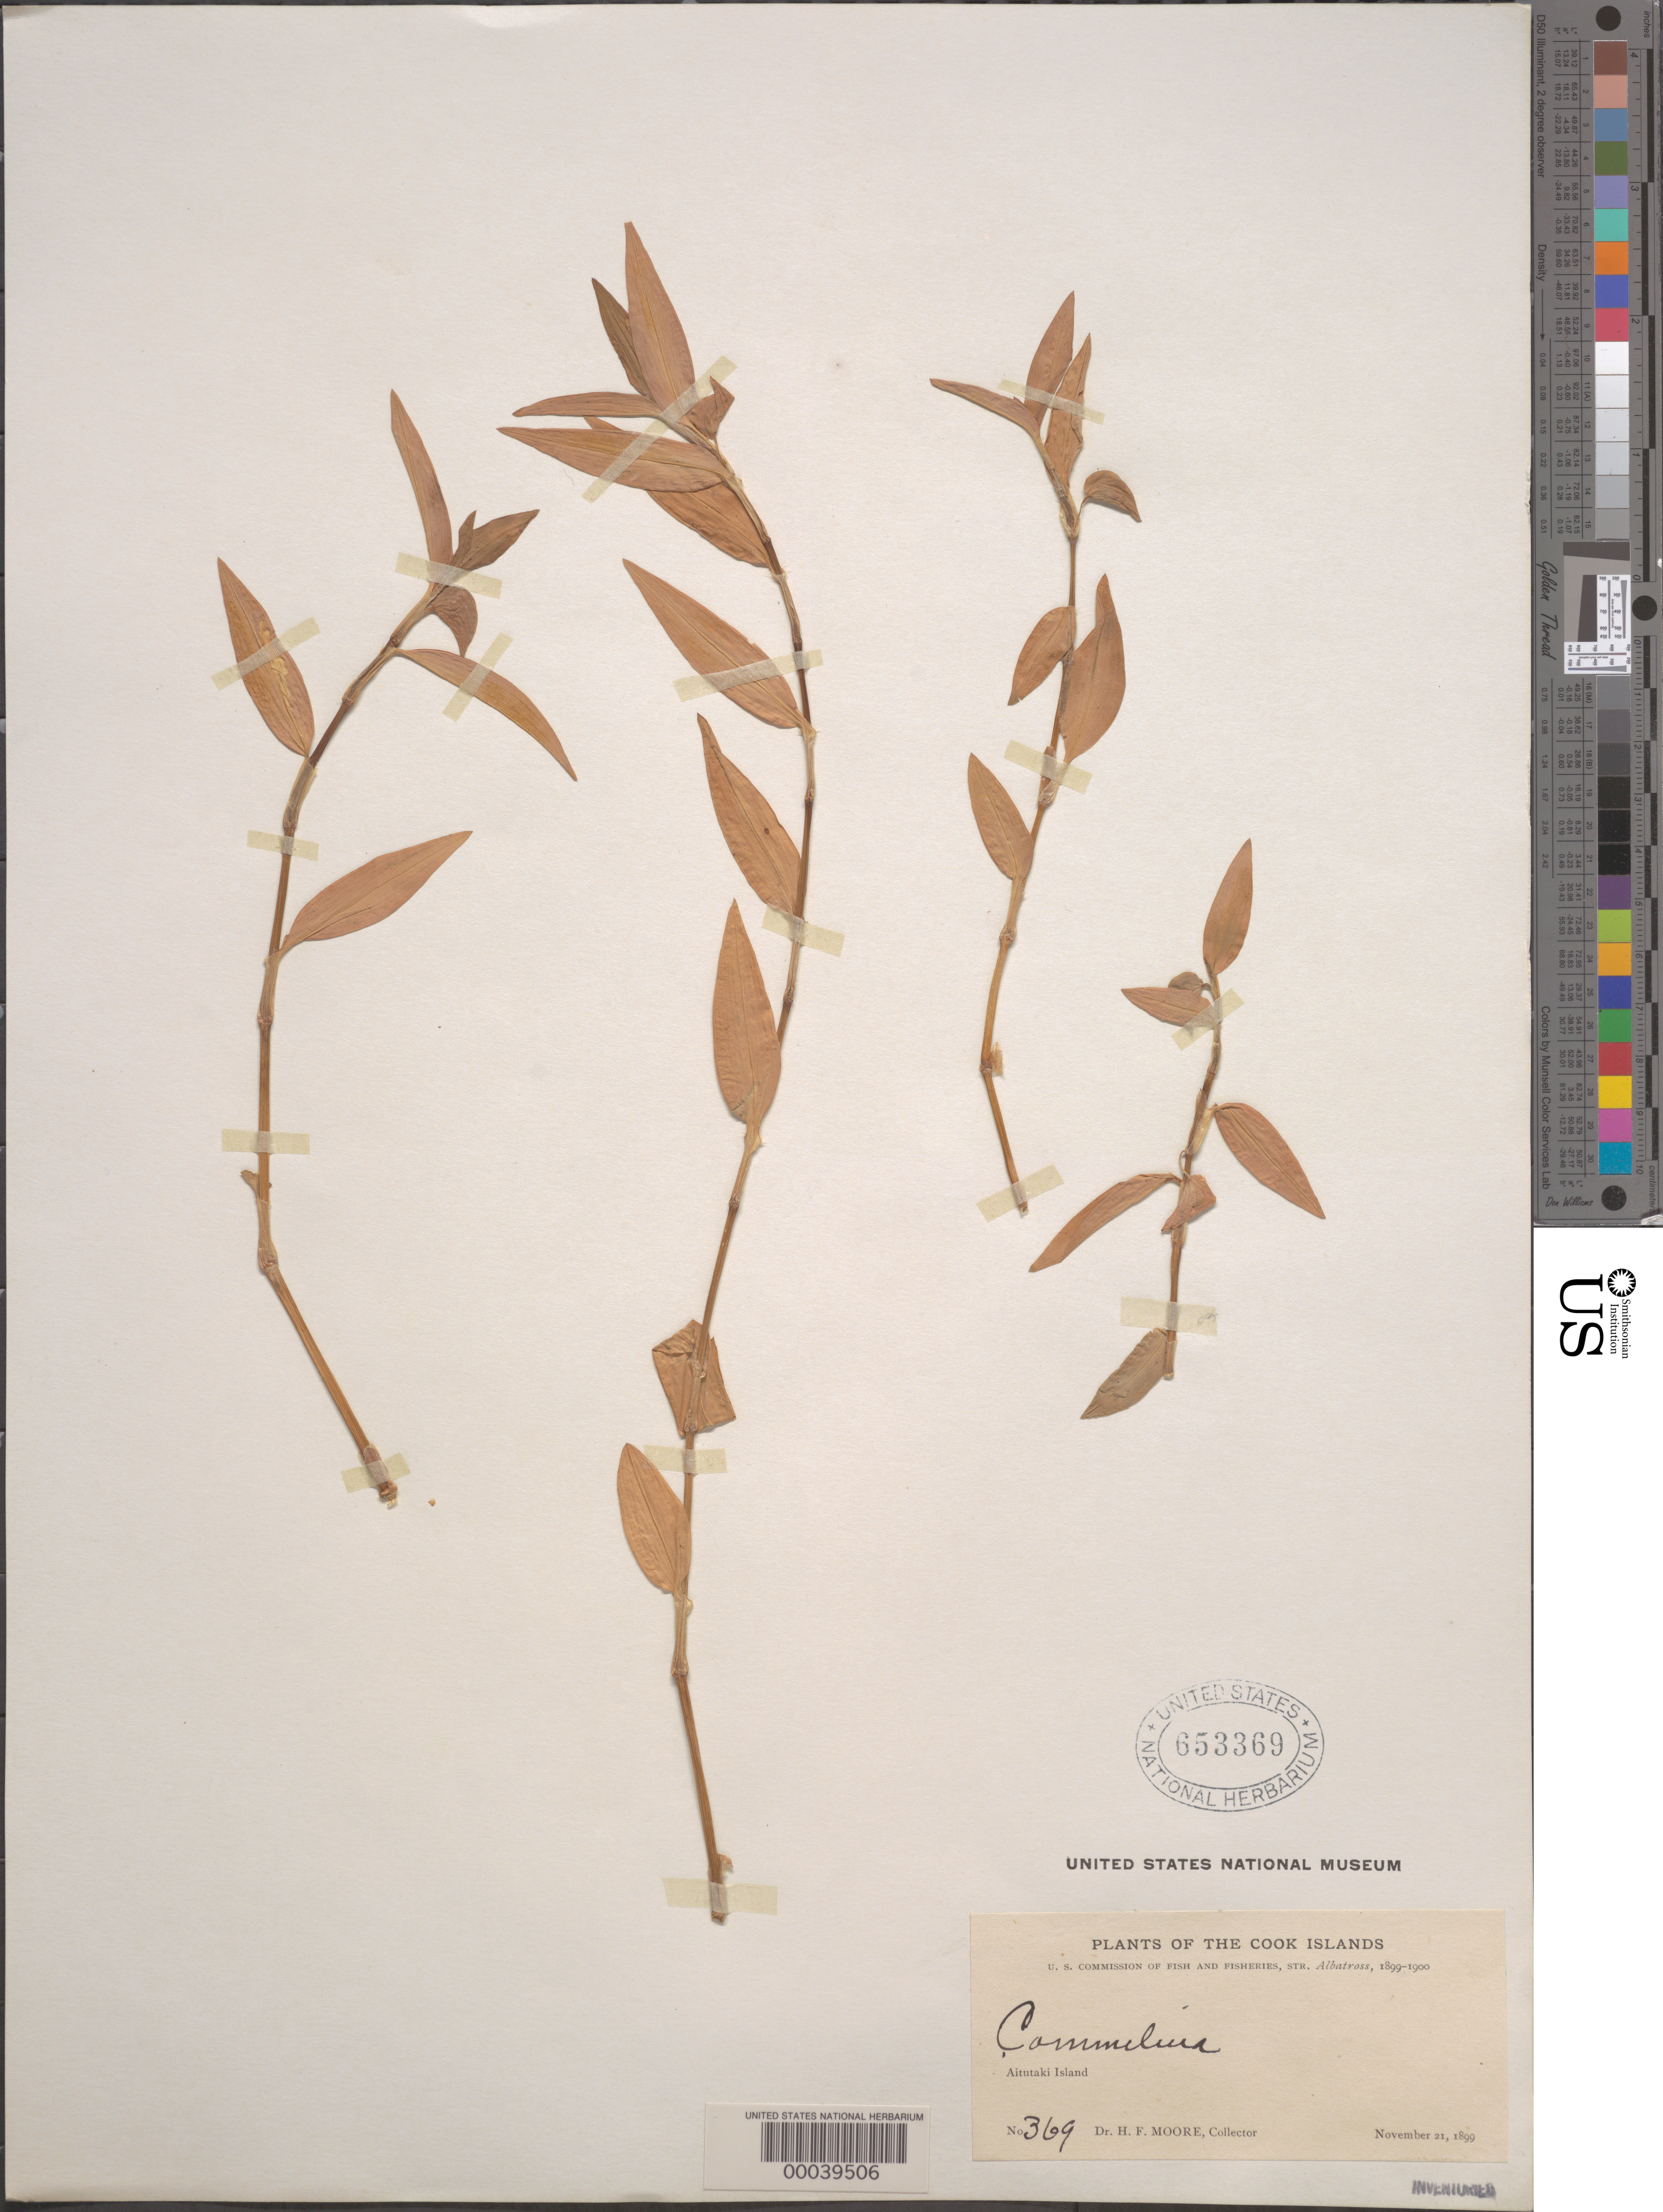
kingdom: Plantae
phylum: Tracheophyta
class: Liliopsida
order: Commelinales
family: Commelinaceae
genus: Commelina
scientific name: Commelina diffusa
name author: Burm. f.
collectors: H. F. Moore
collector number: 369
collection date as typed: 21 Nov 1899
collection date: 1899-11-21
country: Cook Islands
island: Aitutaki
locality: Aitutaki Island [Southern Cook Is.]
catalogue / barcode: US 653369